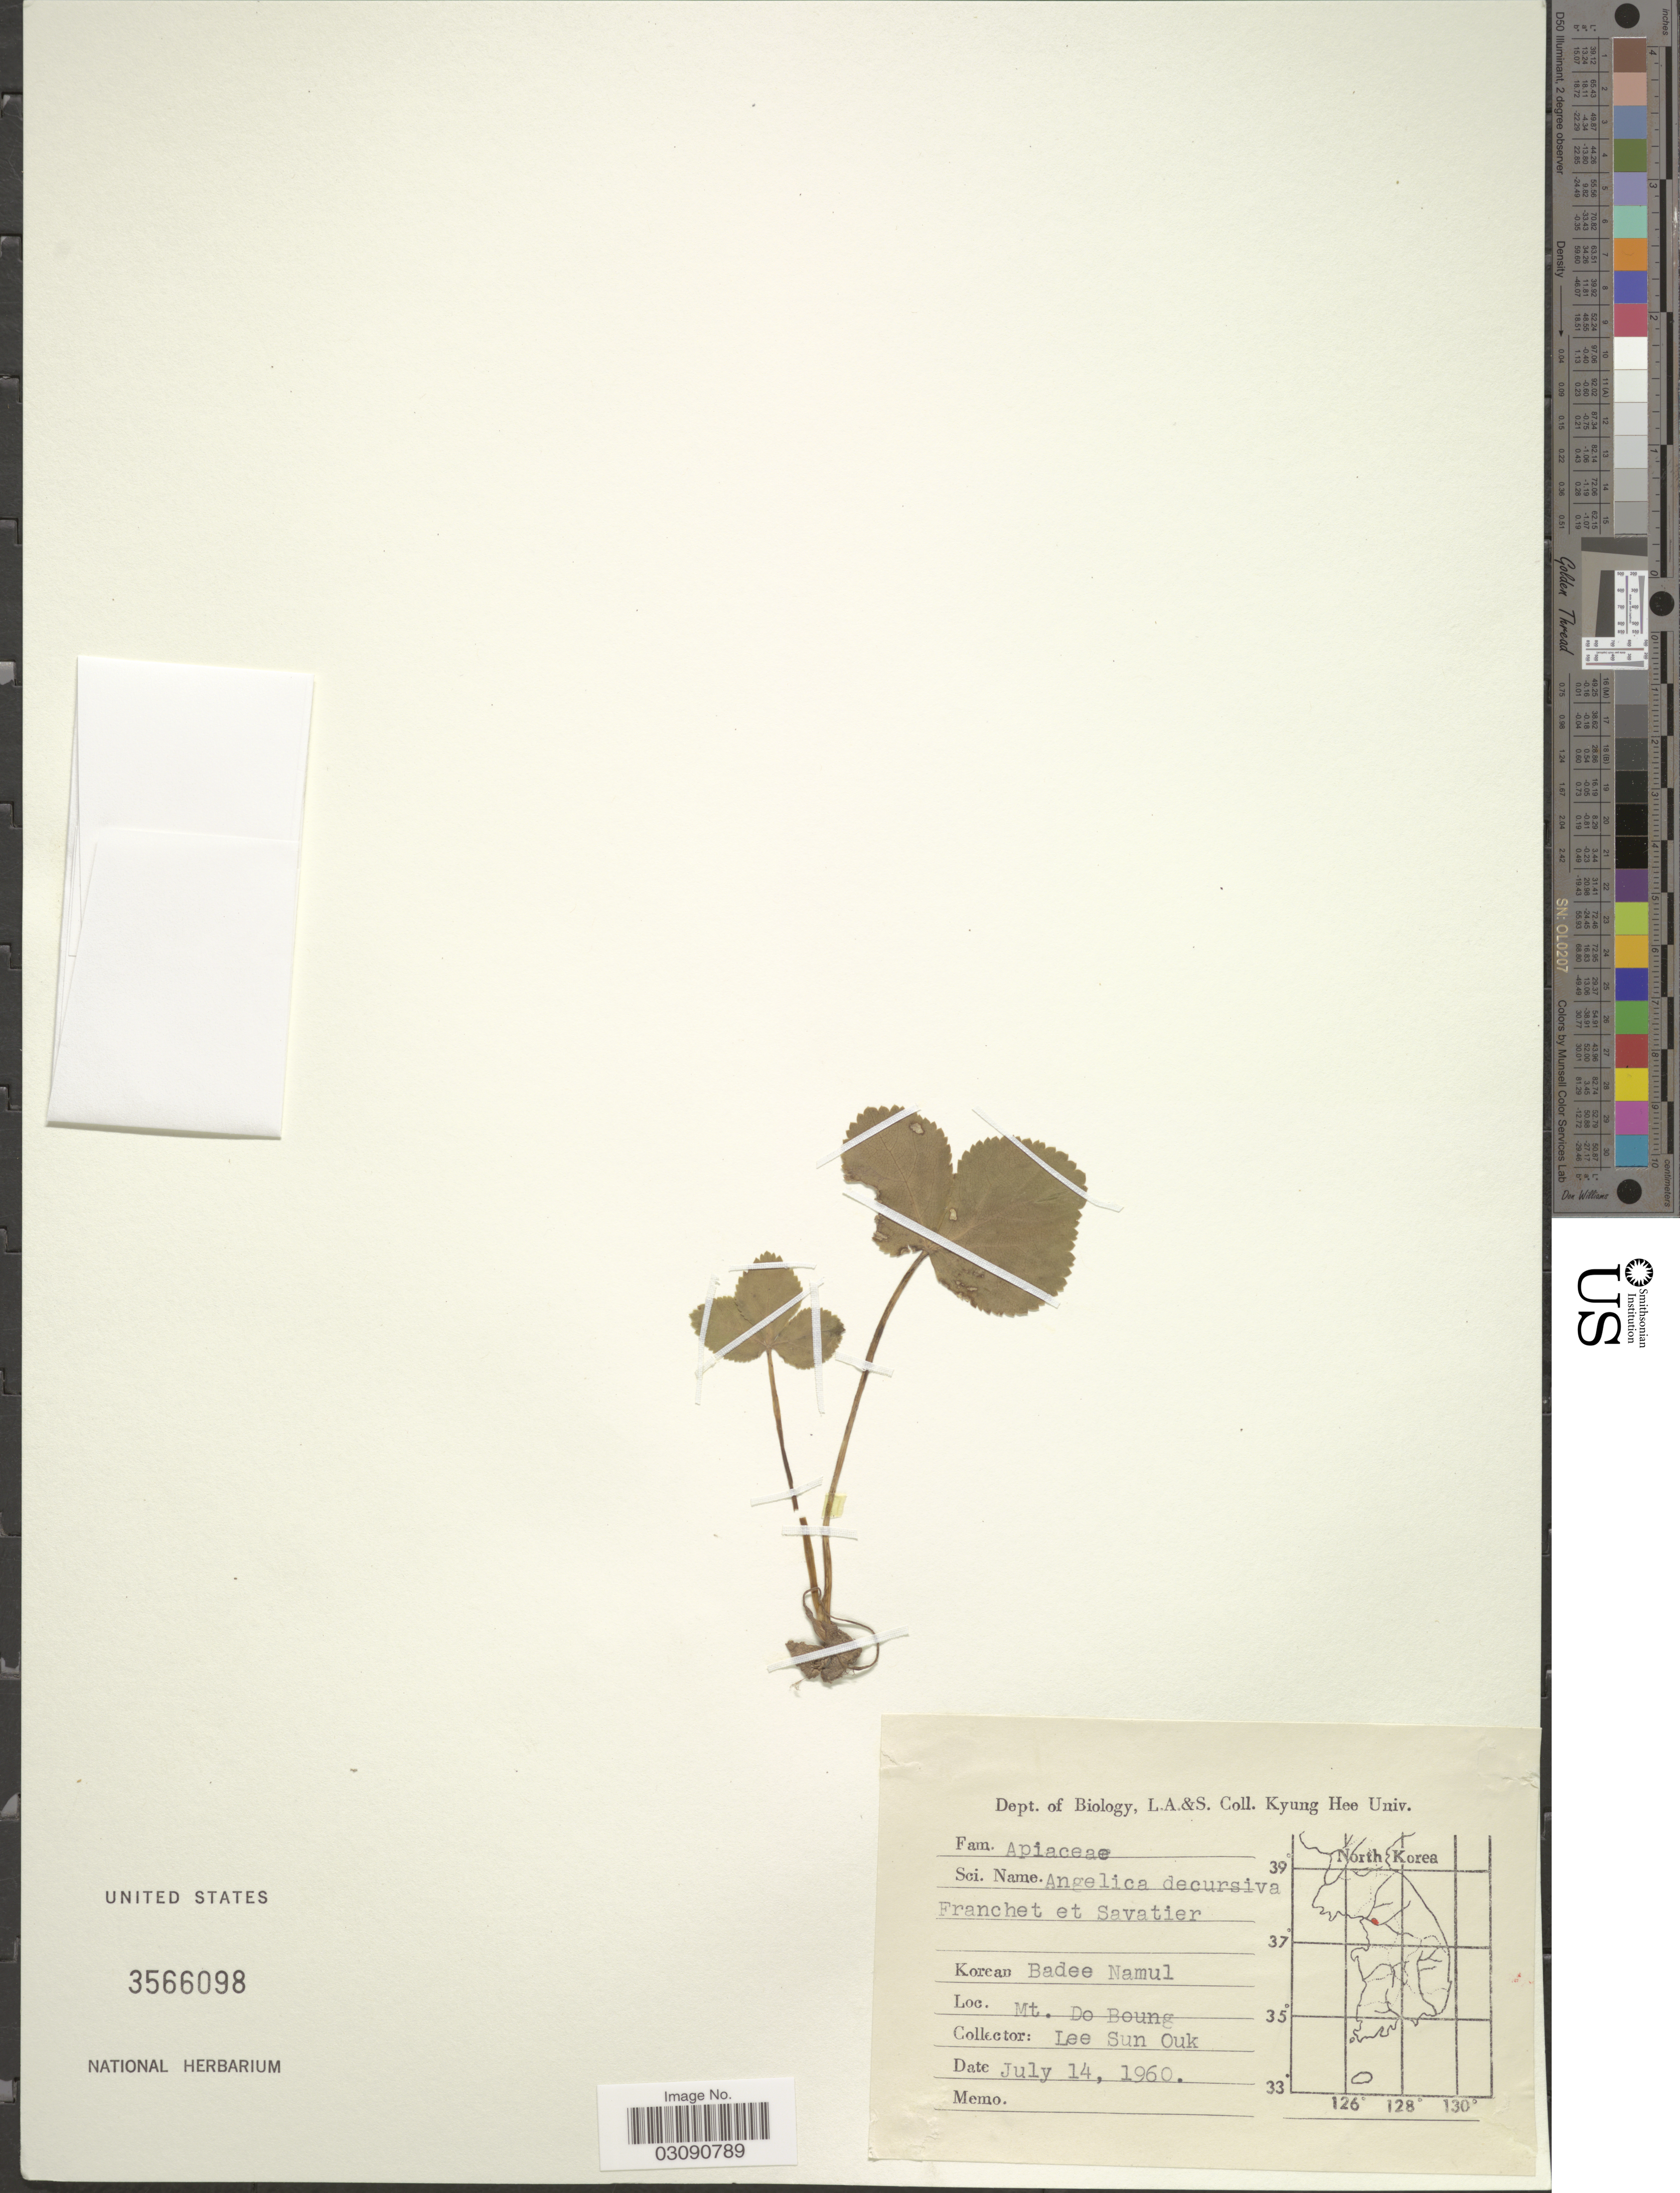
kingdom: Plantae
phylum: Tracheophyta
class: Magnoliopsida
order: Apiales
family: Apiaceae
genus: Angelica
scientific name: Angelica decursiva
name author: (Miq.) Franch. & Sav.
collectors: Lee Sun Ouk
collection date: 1960-07-14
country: South Korea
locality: Mt. Do Boung.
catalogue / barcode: US 3566098